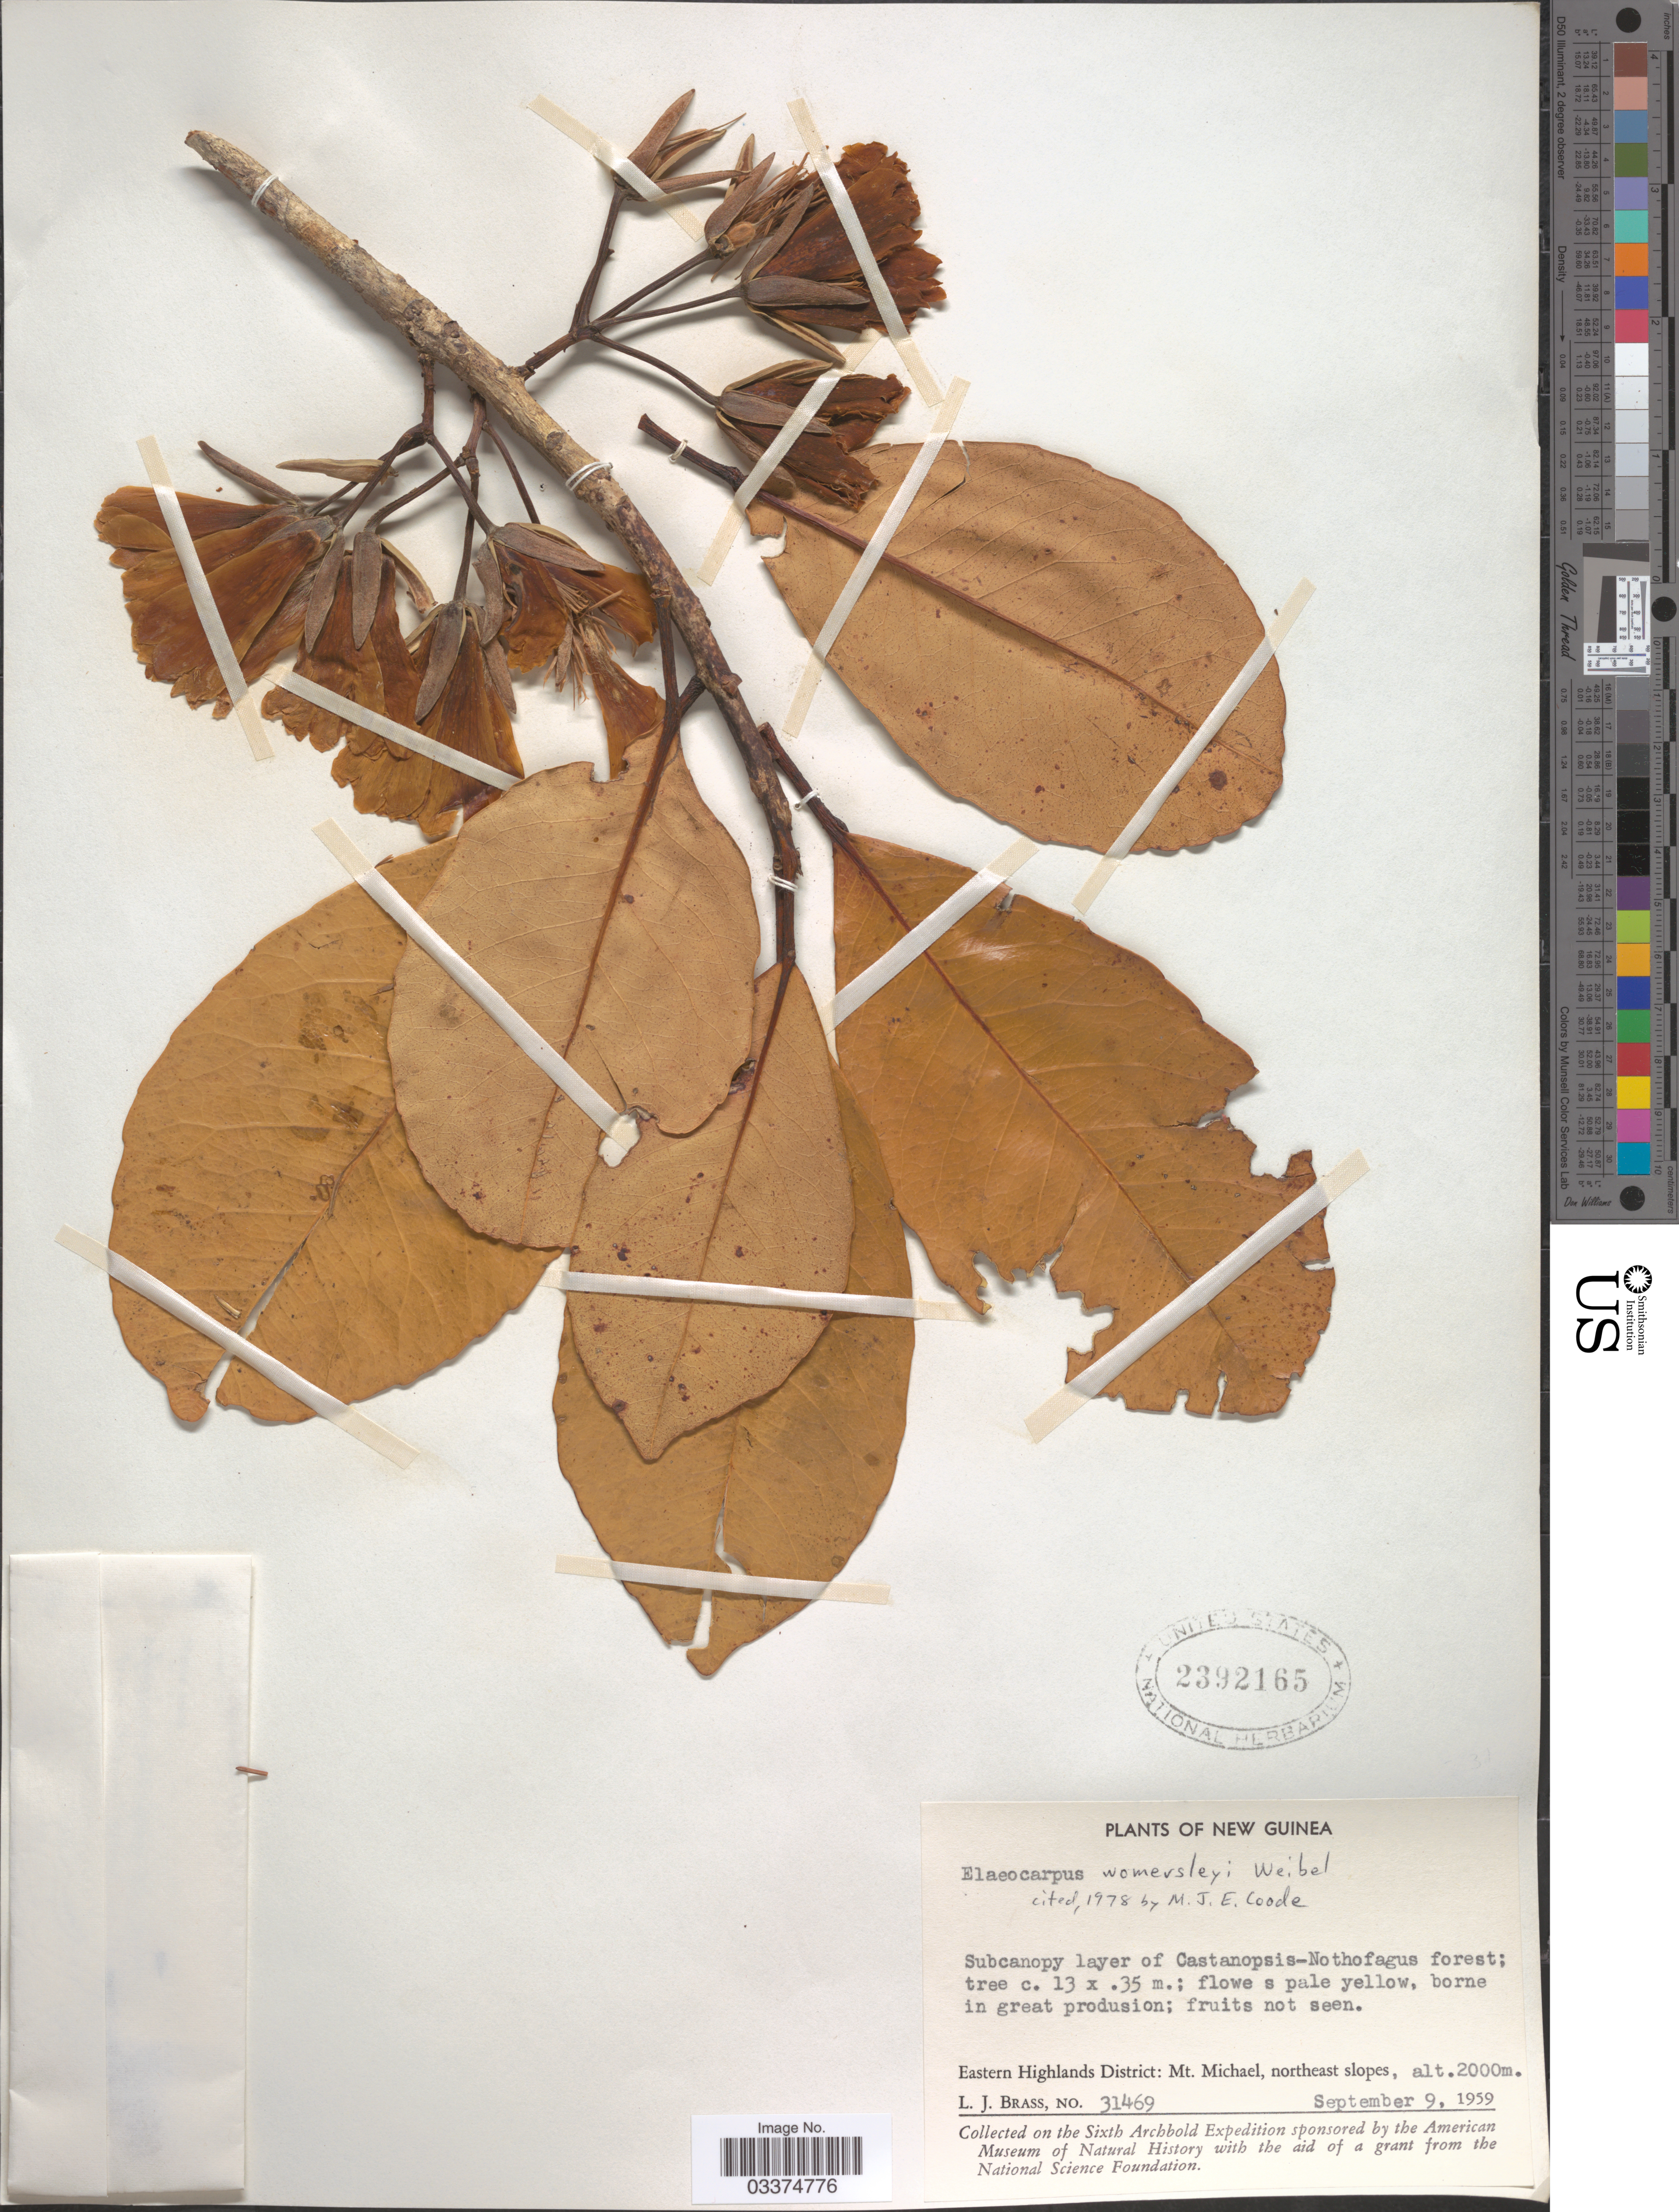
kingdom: Plantae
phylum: Tracheophyta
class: Magnoliopsida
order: Oxalidales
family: Elaeocarpaceae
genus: Elaeocarpus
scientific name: Elaeocarpus womersleyi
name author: Weibel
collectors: L. J. Brass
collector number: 31469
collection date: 1959-09-09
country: Papua New Guinea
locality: New Guinea. Eastern Highlands District: Mt. Michael, northeast slopes.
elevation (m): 2000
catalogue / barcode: US 2392165